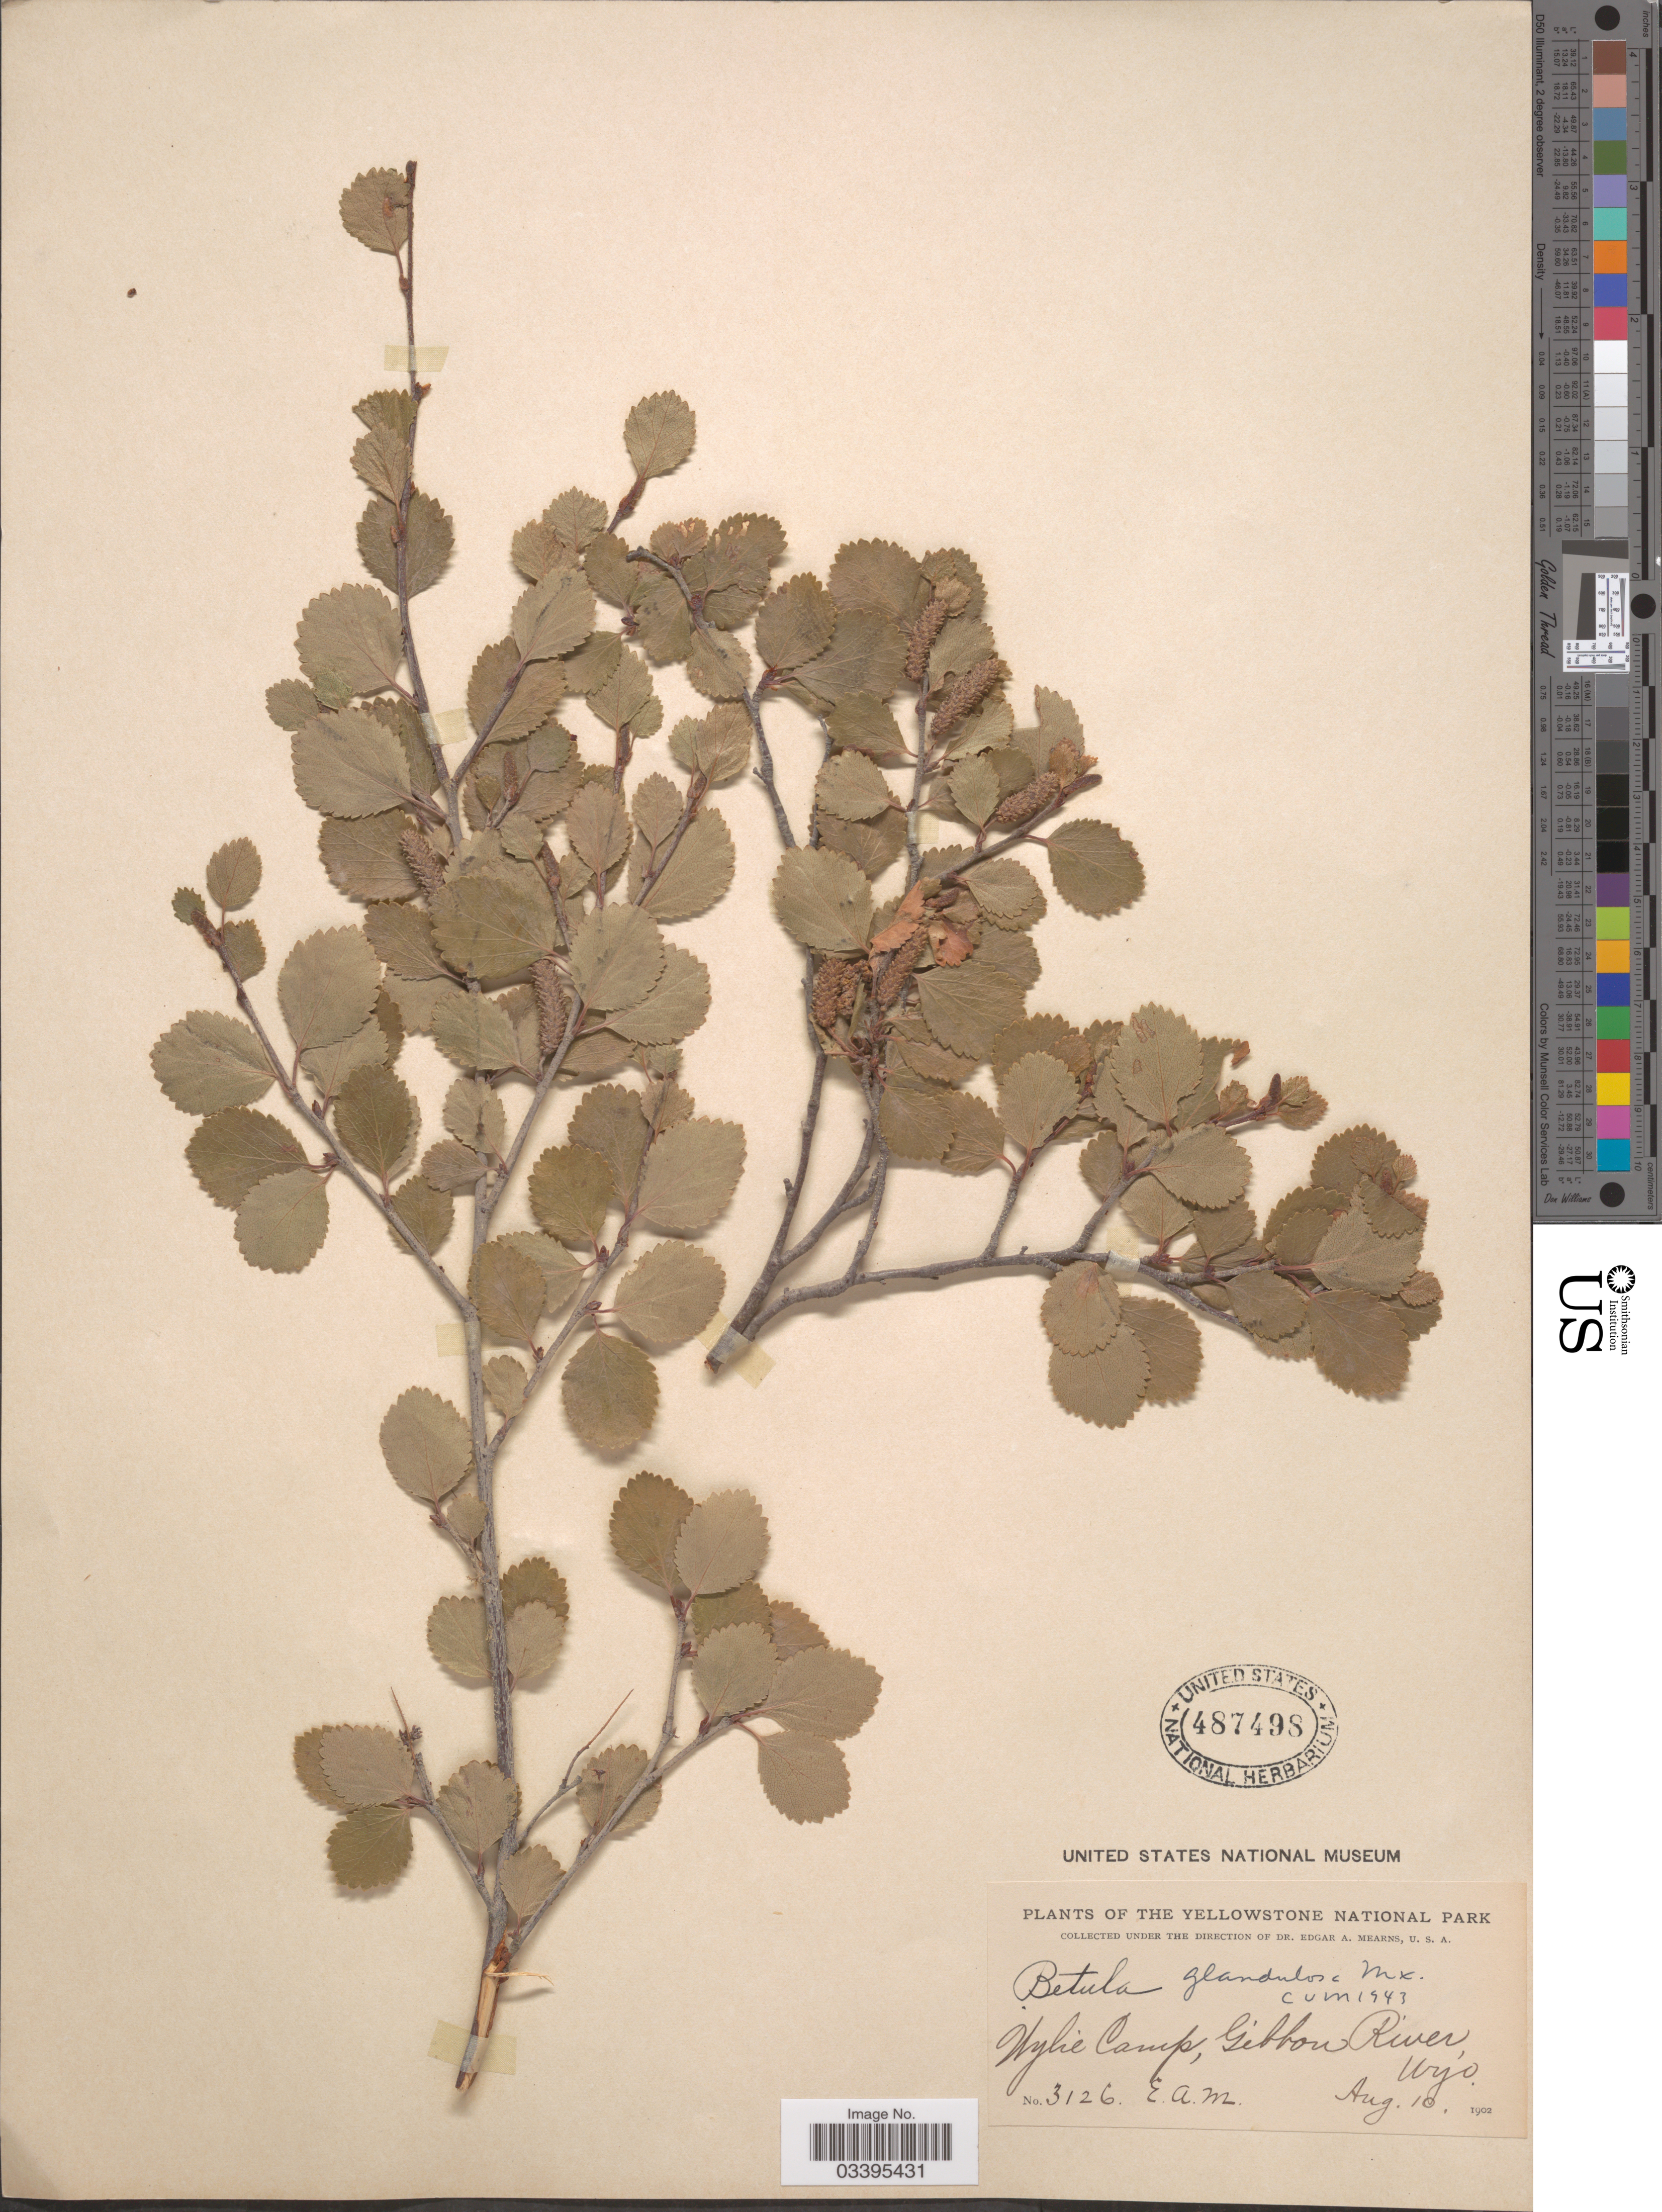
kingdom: Plantae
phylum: Tracheophyta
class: Magnoliopsida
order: Fagales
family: Betulaceae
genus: Betula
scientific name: Betula glandulosa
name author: Michx.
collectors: E. A. Mearns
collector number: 3126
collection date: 1902-08-10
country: United States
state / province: Wyoming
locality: The Yellowstone National Park. Wylie Camp, Gibbon River.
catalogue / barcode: US 487498